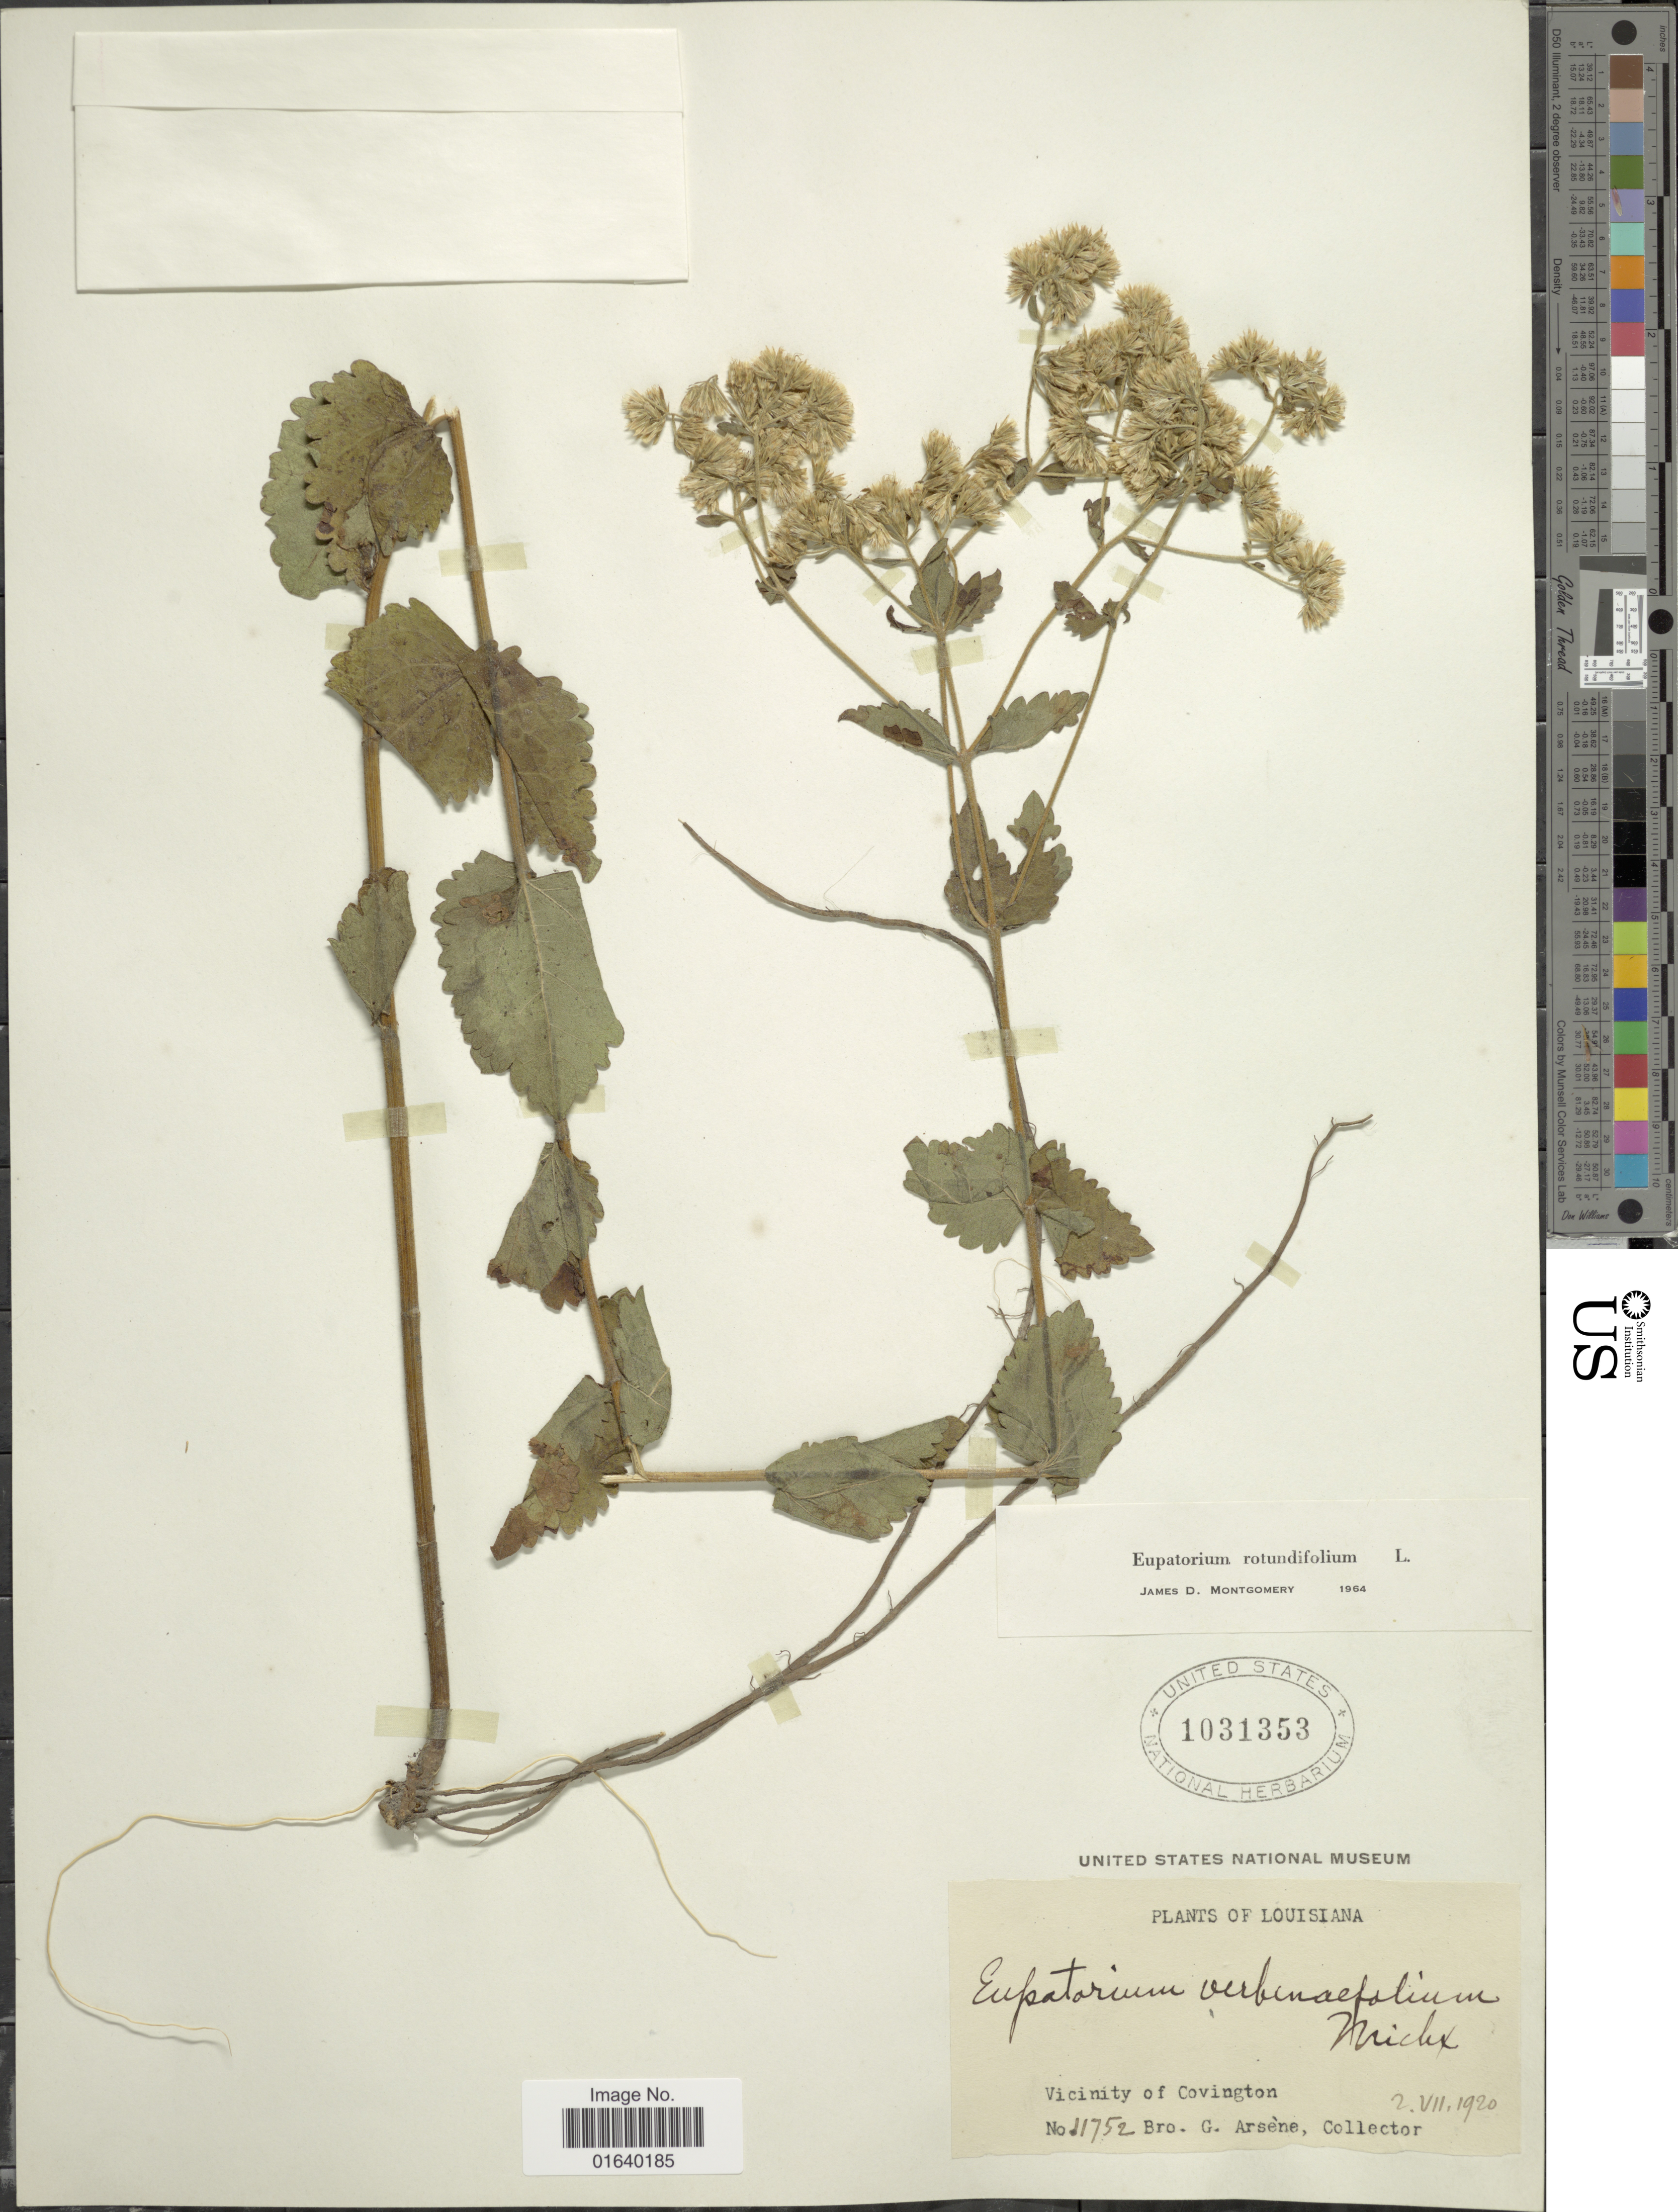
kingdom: Plantae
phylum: Tracheophyta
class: Magnoliopsida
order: Asterales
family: Asteraceae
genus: Eupatorium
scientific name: Eupatorium rotundifolium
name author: L.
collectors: Bro. G. Arsène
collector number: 11752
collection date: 1920-07-02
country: United States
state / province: Louisiana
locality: Vicinity of Covington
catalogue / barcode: US 1031353